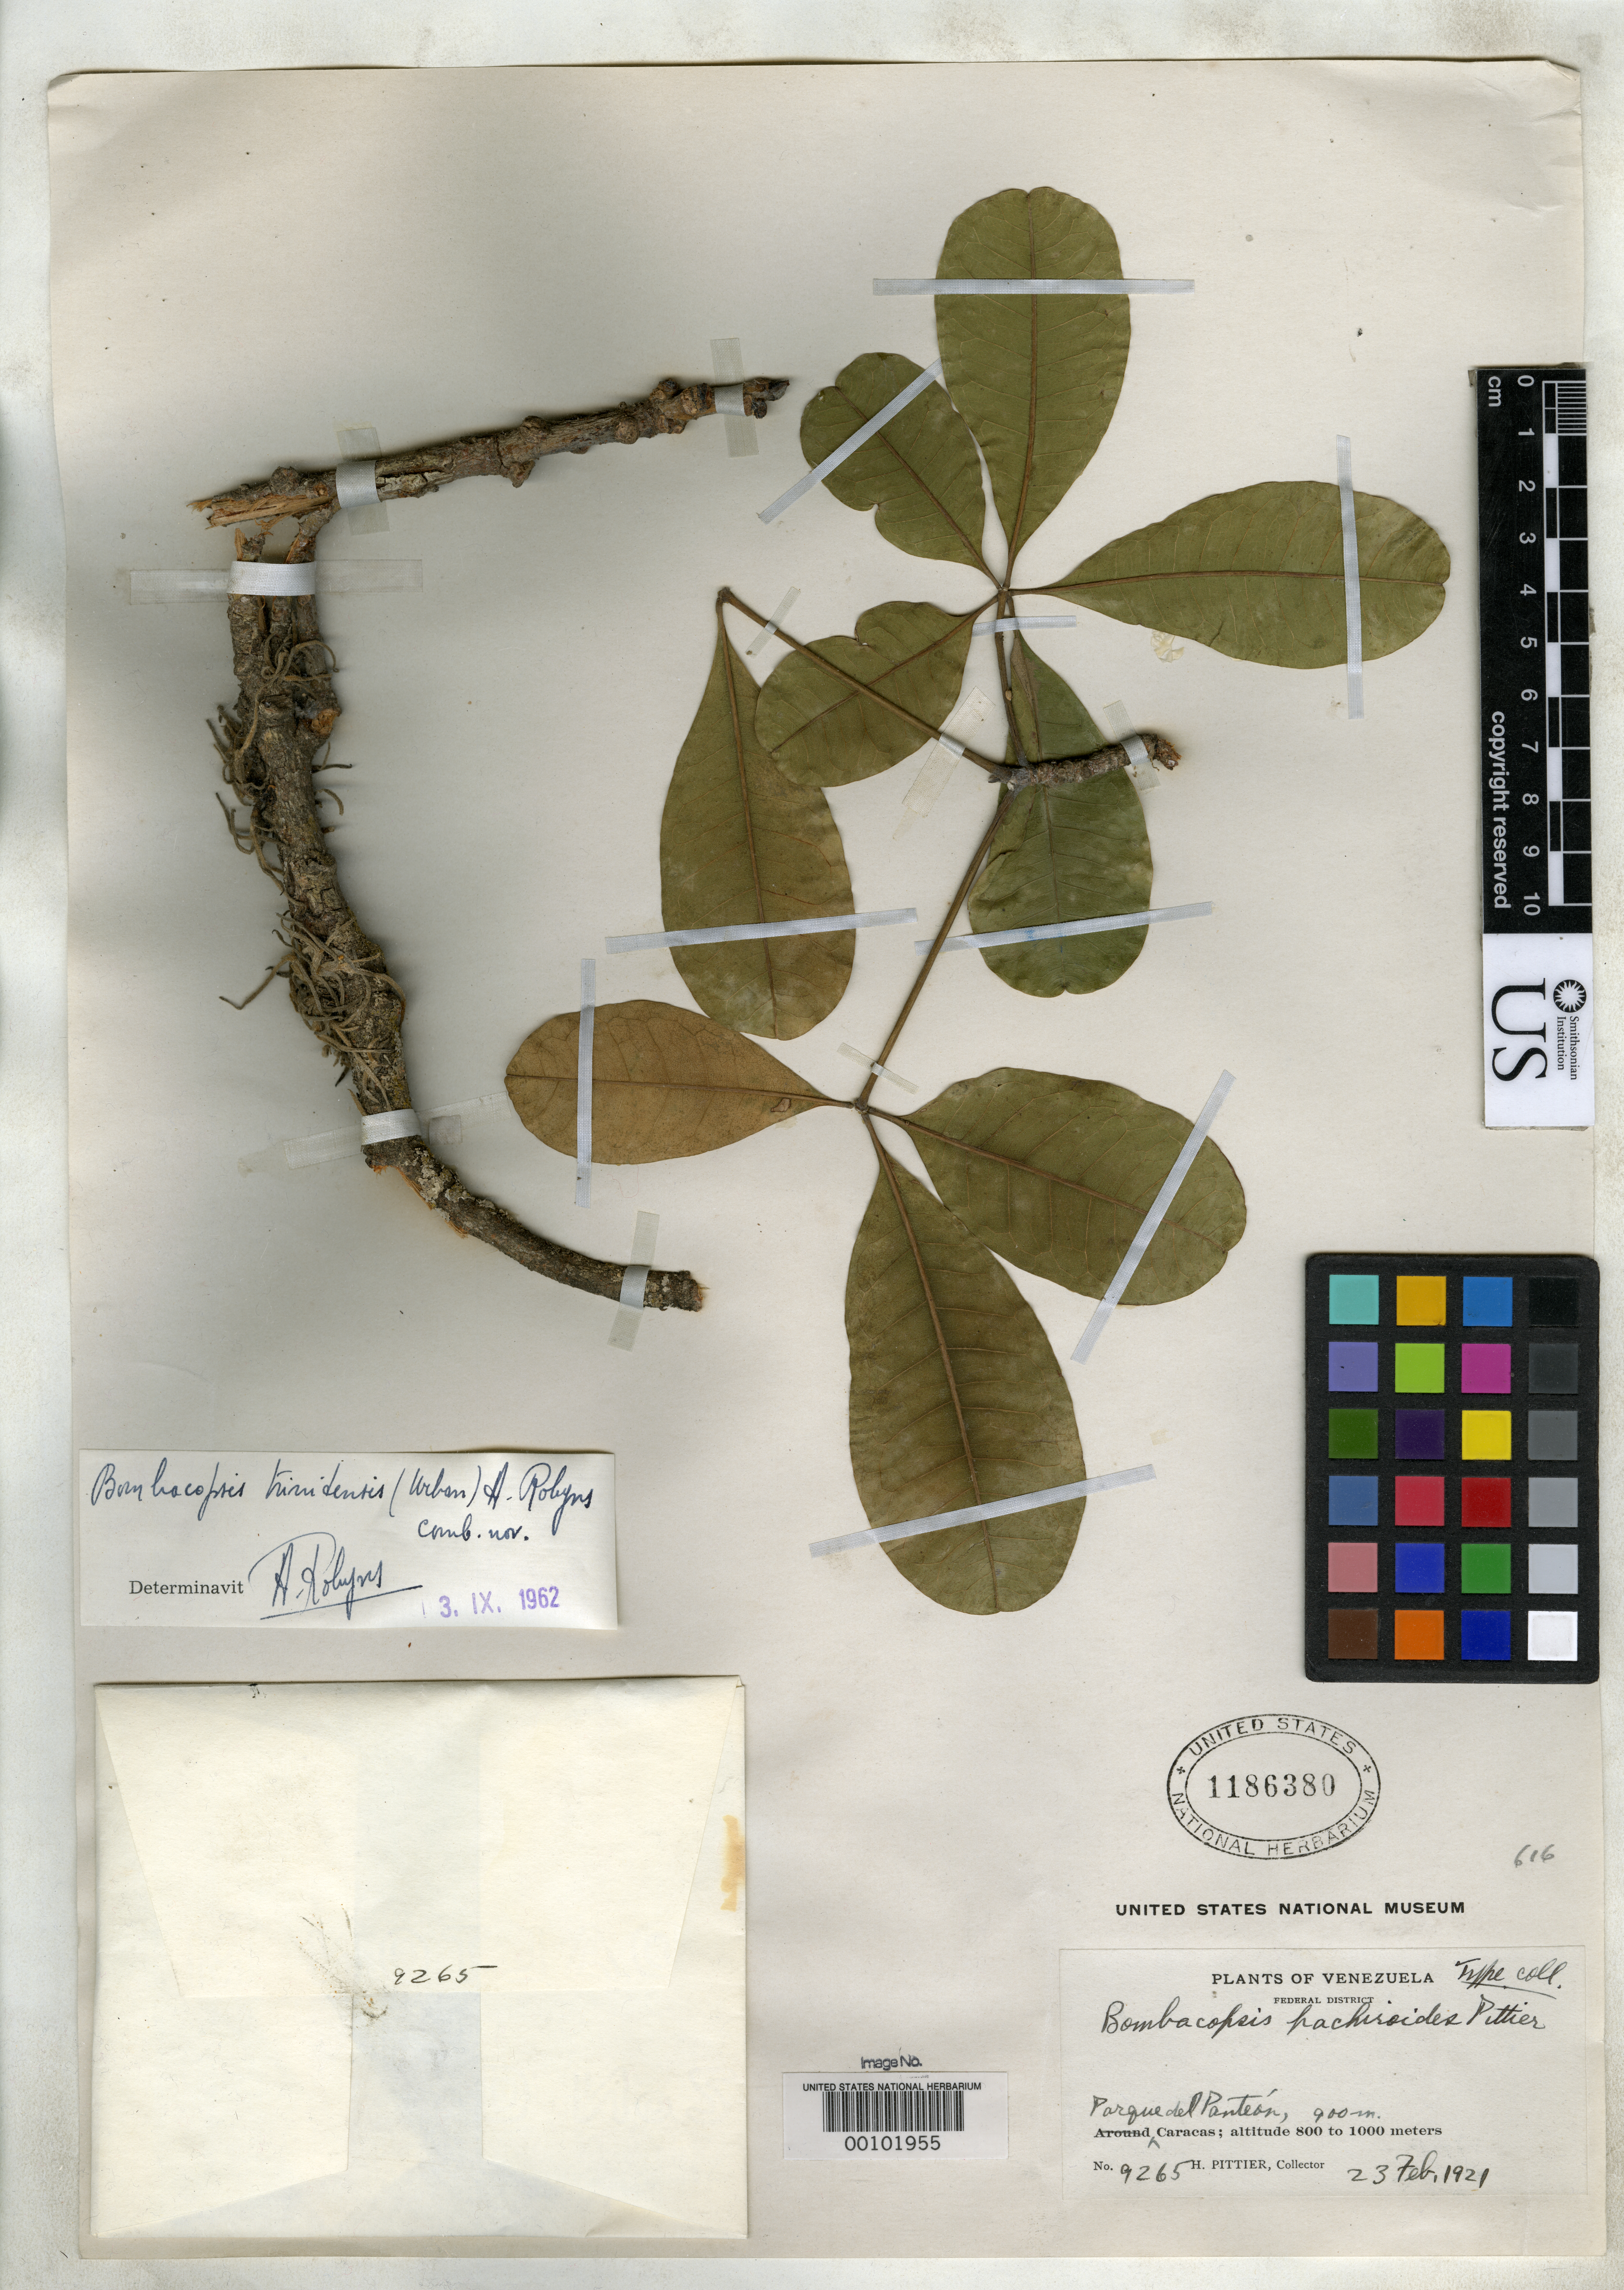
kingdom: Plantae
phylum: Tracheophyta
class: Magnoliopsida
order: Malvales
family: Malvaceae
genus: Bombacopsis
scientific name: Bombacopsis pachiroides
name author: Pittier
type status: Type Collection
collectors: H. F. Pittier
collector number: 9265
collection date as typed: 23 Feb 1921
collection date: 1921-02-23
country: Venezuela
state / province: Distrito Federal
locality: Caracas.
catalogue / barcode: US 1186380